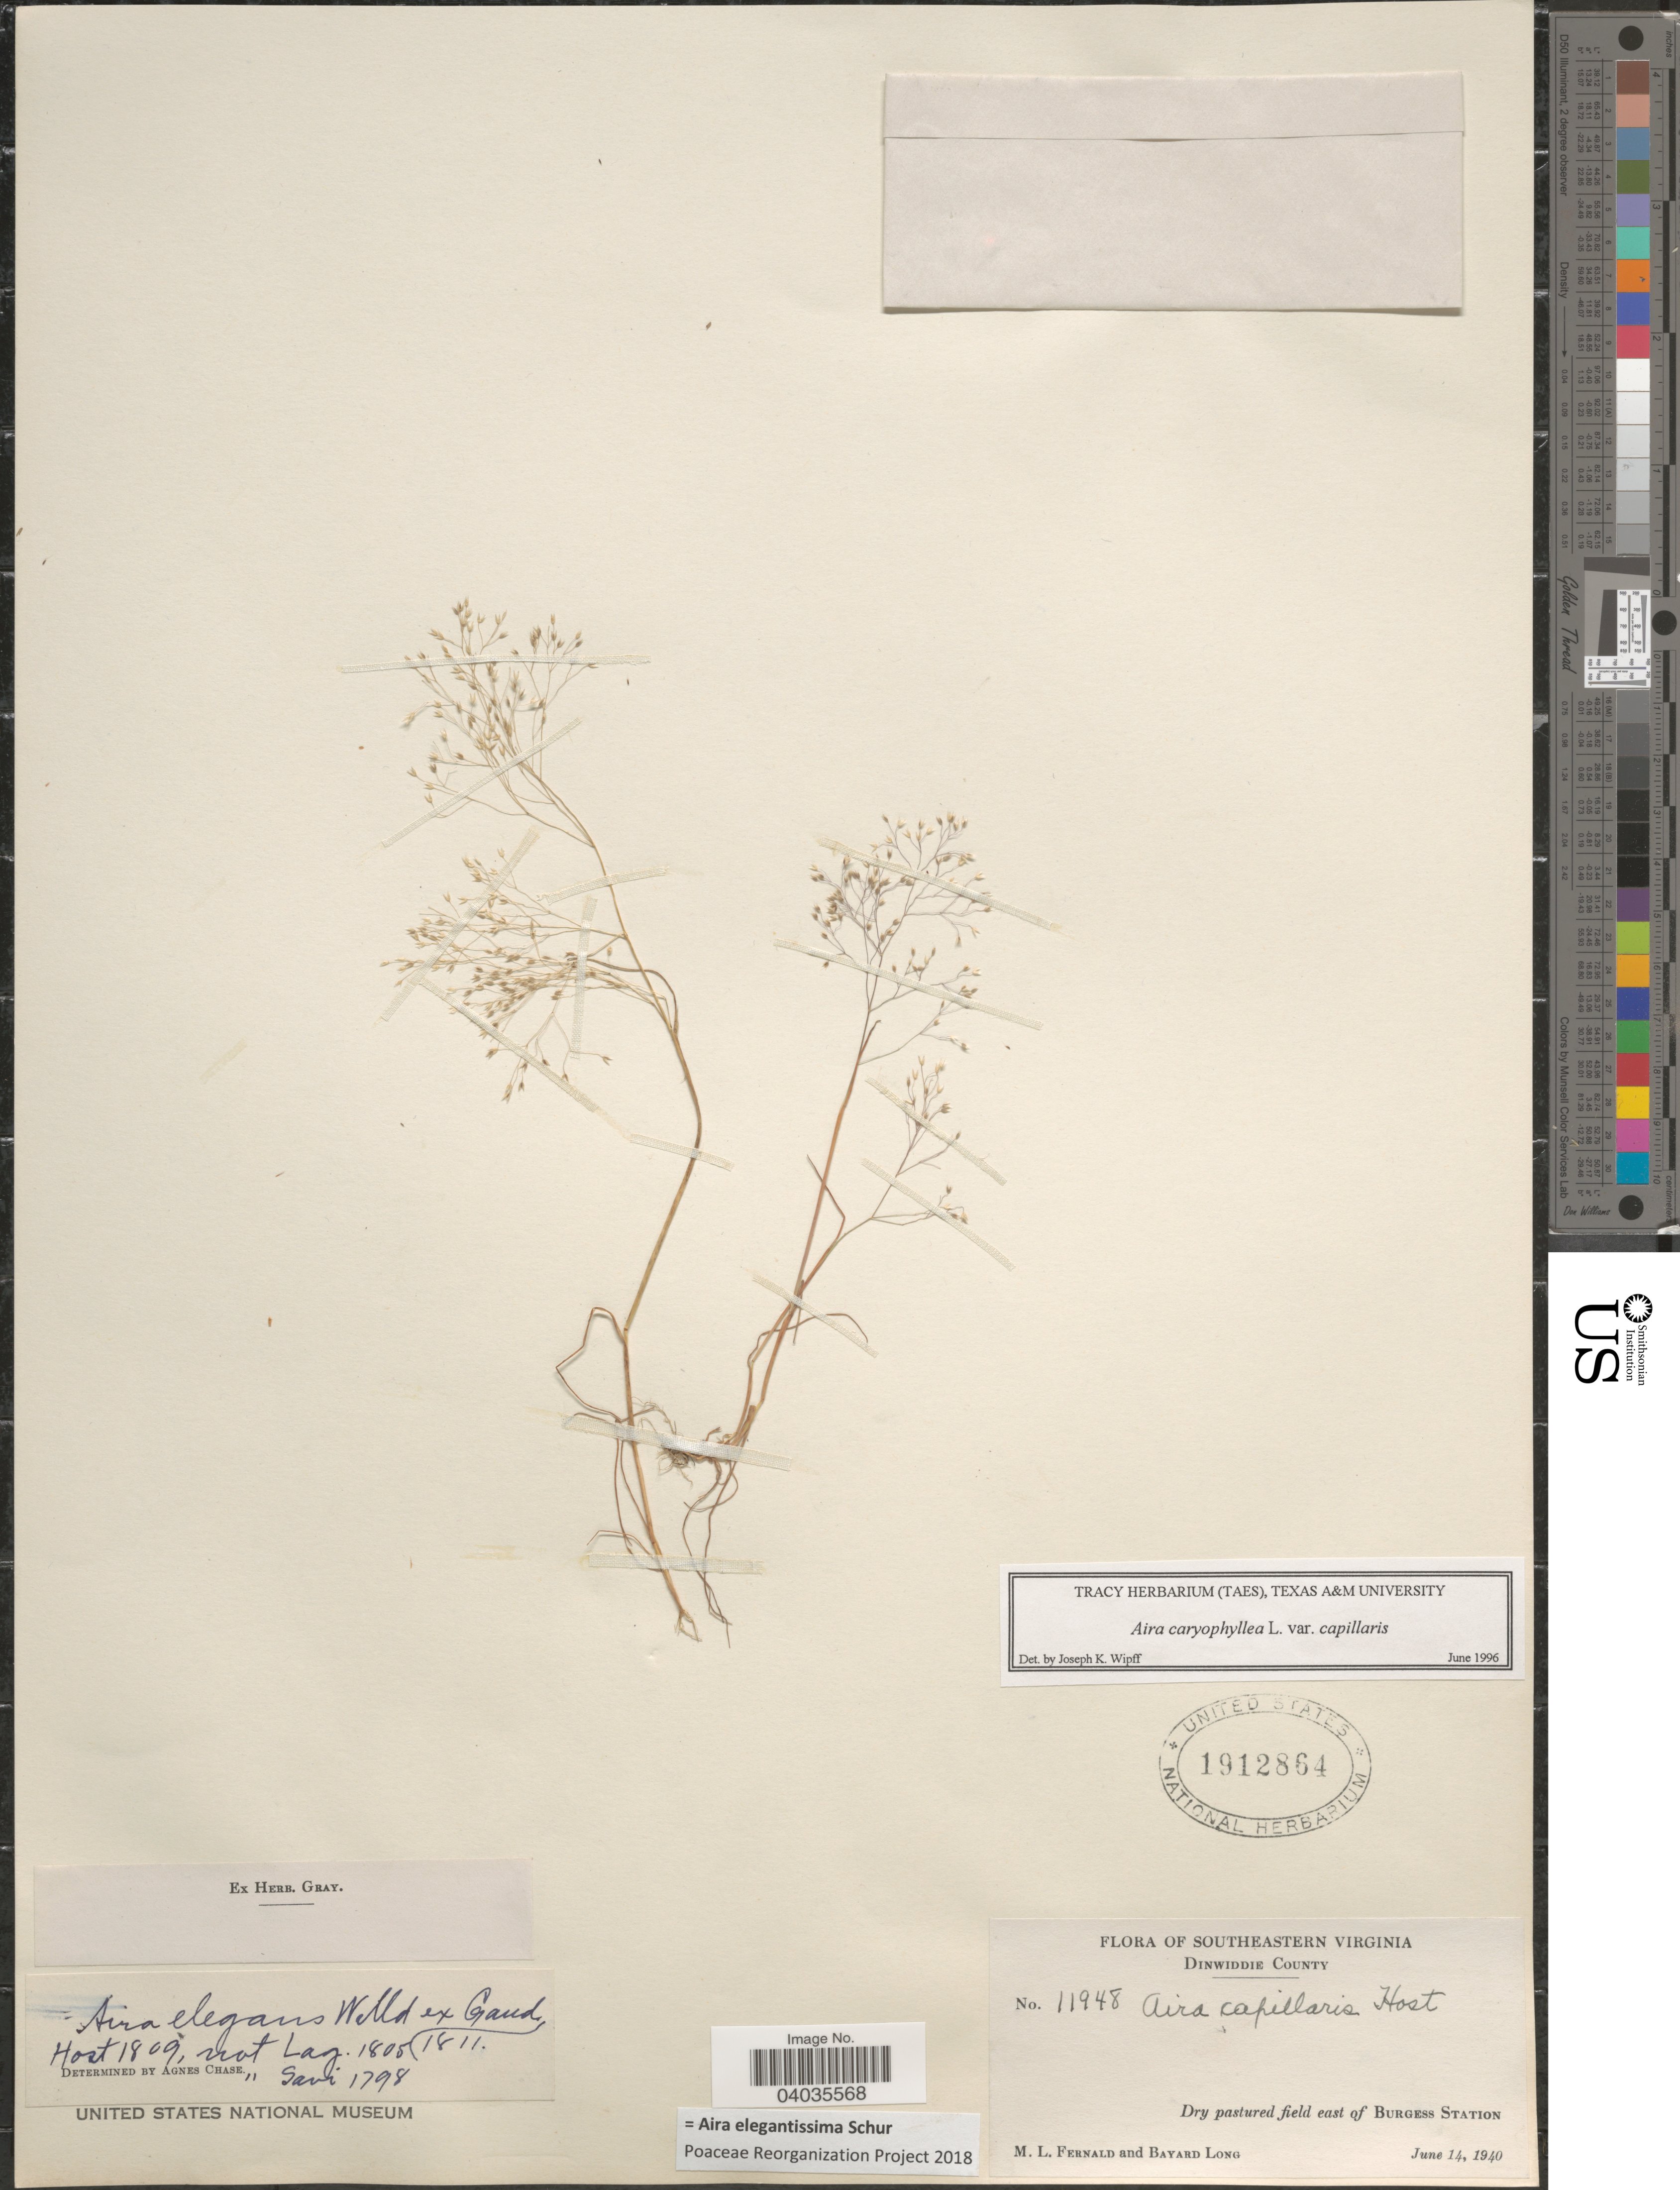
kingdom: Plantae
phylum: Tracheophyta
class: Liliopsida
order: Poales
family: Poaceae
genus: Aira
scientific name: Aira elegantissima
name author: Schur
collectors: M. L. Fernald & B. Long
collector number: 11948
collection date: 1940-06-14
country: United States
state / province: Virginia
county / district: Dinwiddie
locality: Southeastern Virginia. Dinwiddie County. Field east of Burgess Station.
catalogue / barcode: US 1912864